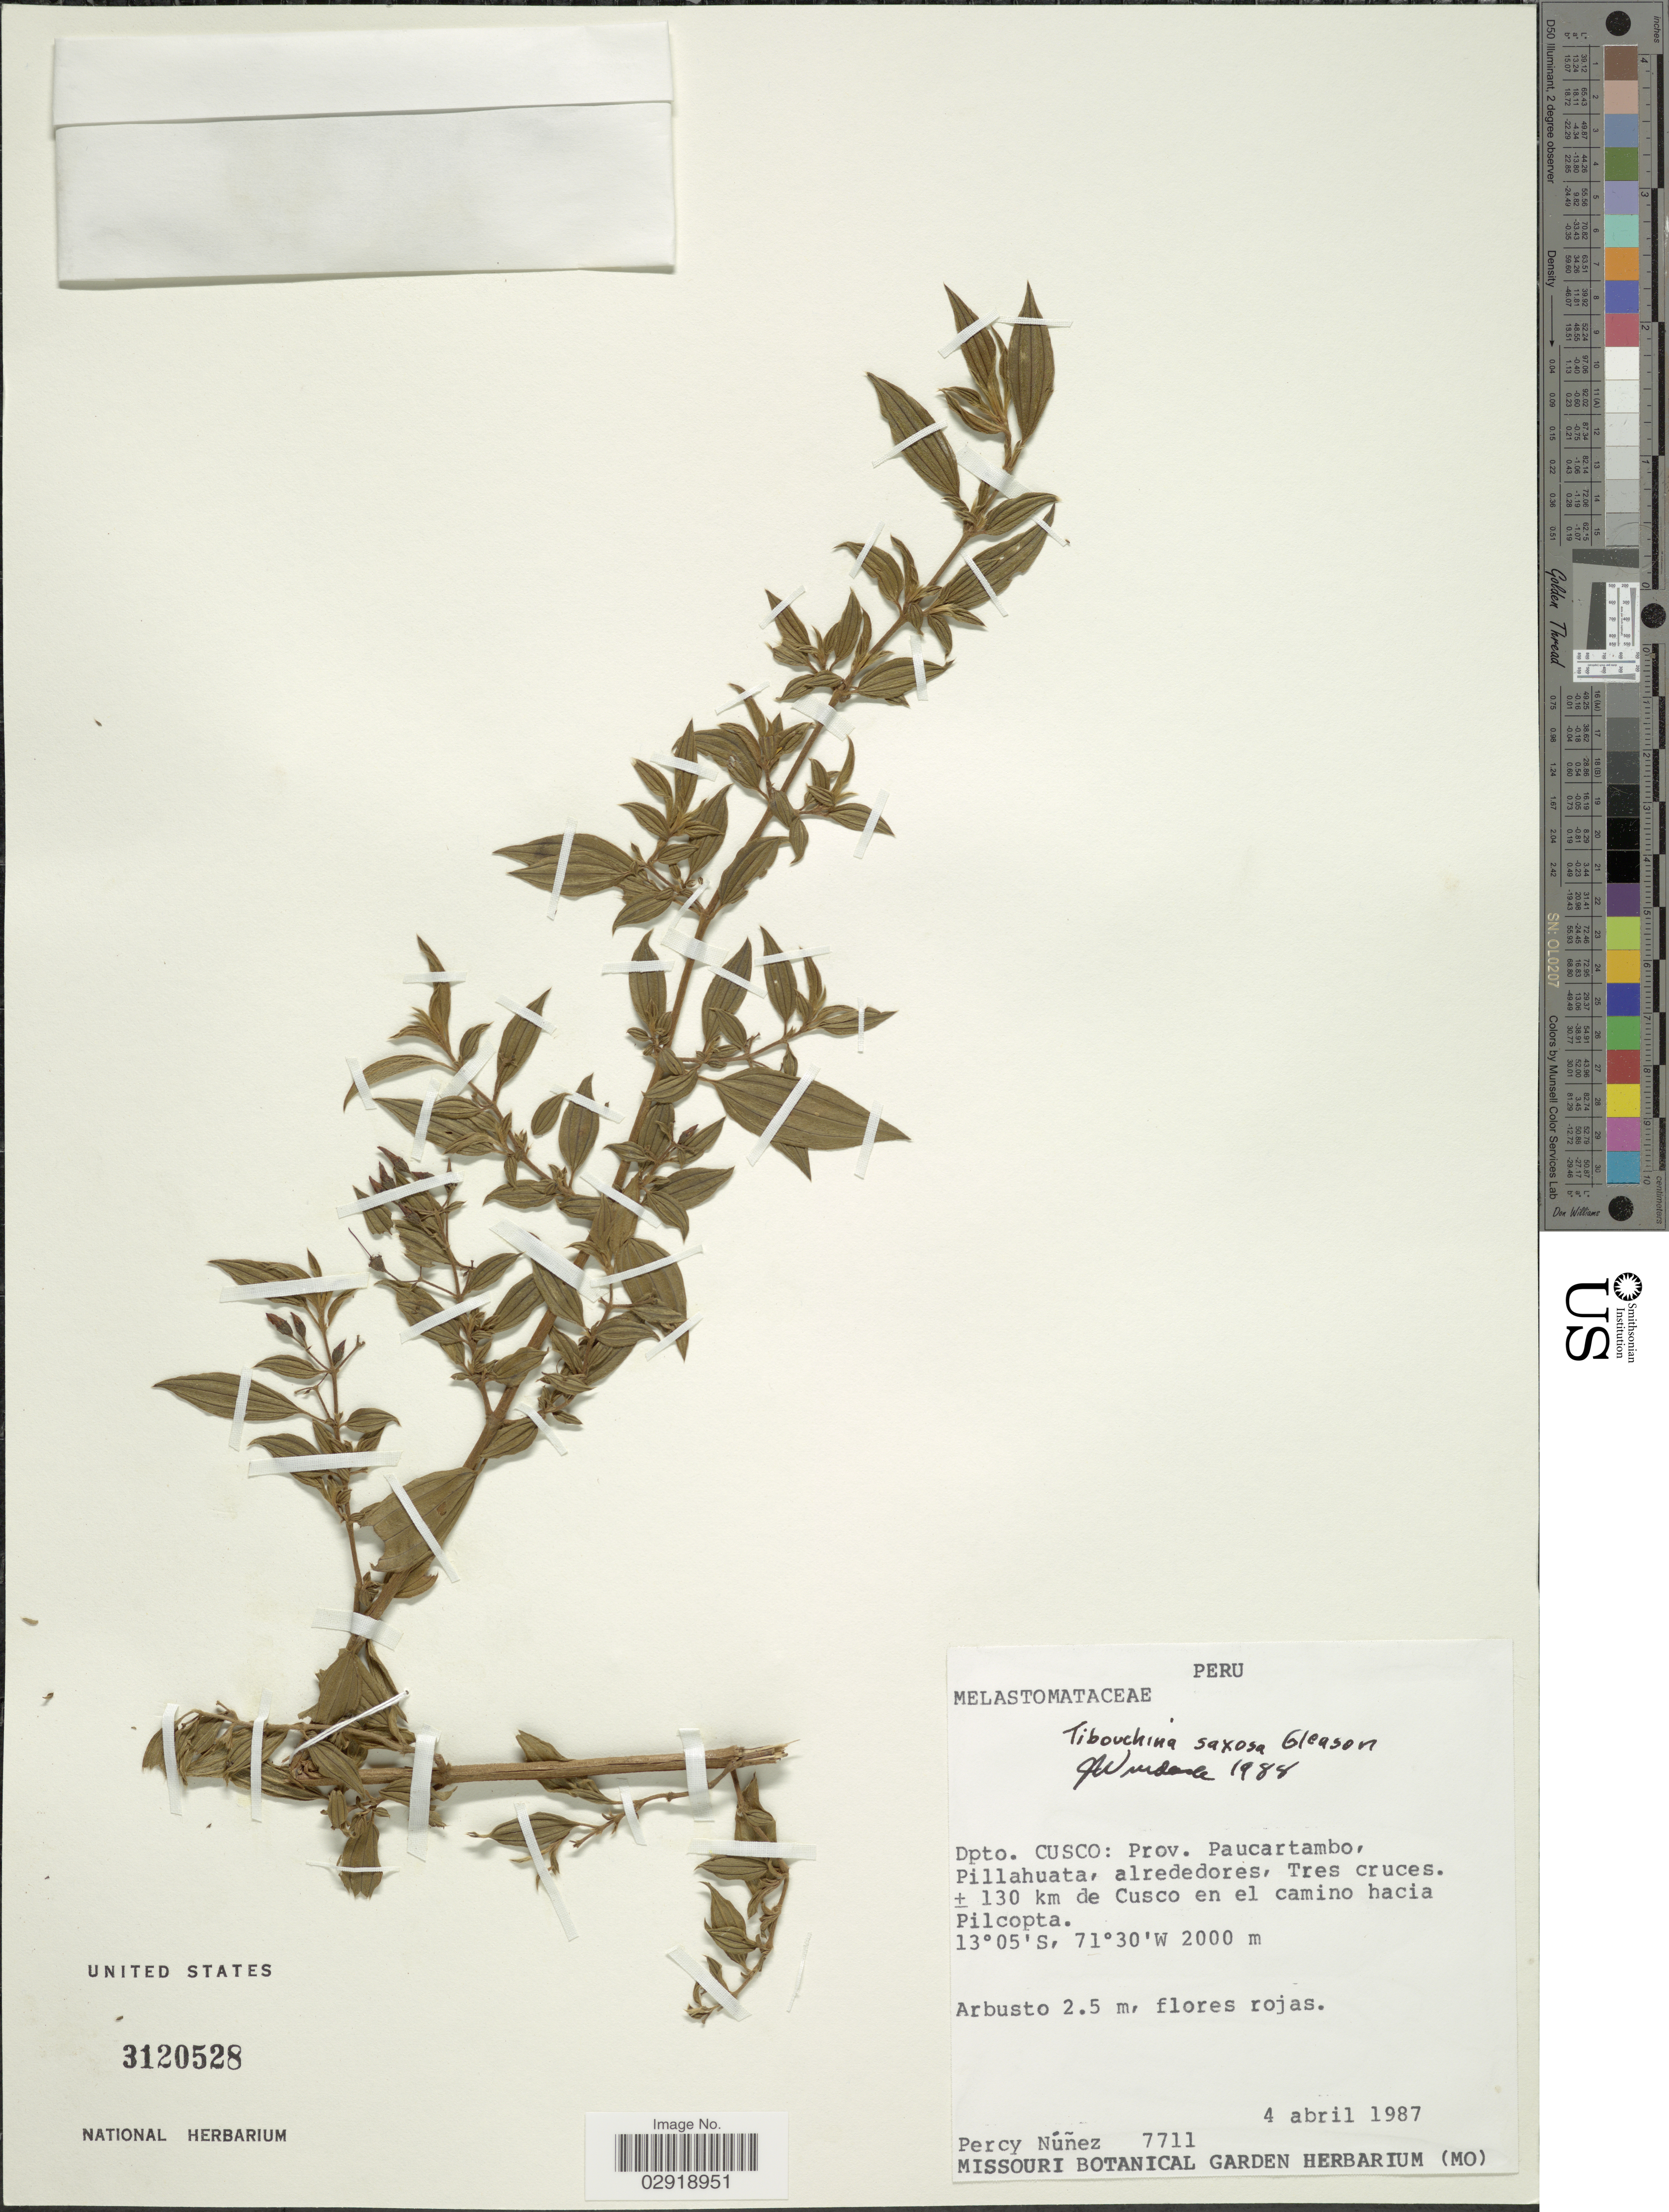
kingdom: Plantae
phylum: Tracheophyta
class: Magnoliopsida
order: Myrtales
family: Melastomataceae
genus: Chaetogastra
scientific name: Chaetogastra saxosa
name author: (Gleason) P.J.F. Guim. & Michelang.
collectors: P. Nuñez V.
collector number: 7711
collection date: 1987-04-04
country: Peru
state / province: Cusco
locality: Dpto. Cusco: Prov. Paucartambo, Pillahuata, alrededores, Tres cruces. ± 130 km de Cusco en el camino hacia Pilcopta.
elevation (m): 2000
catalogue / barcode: US 3120528